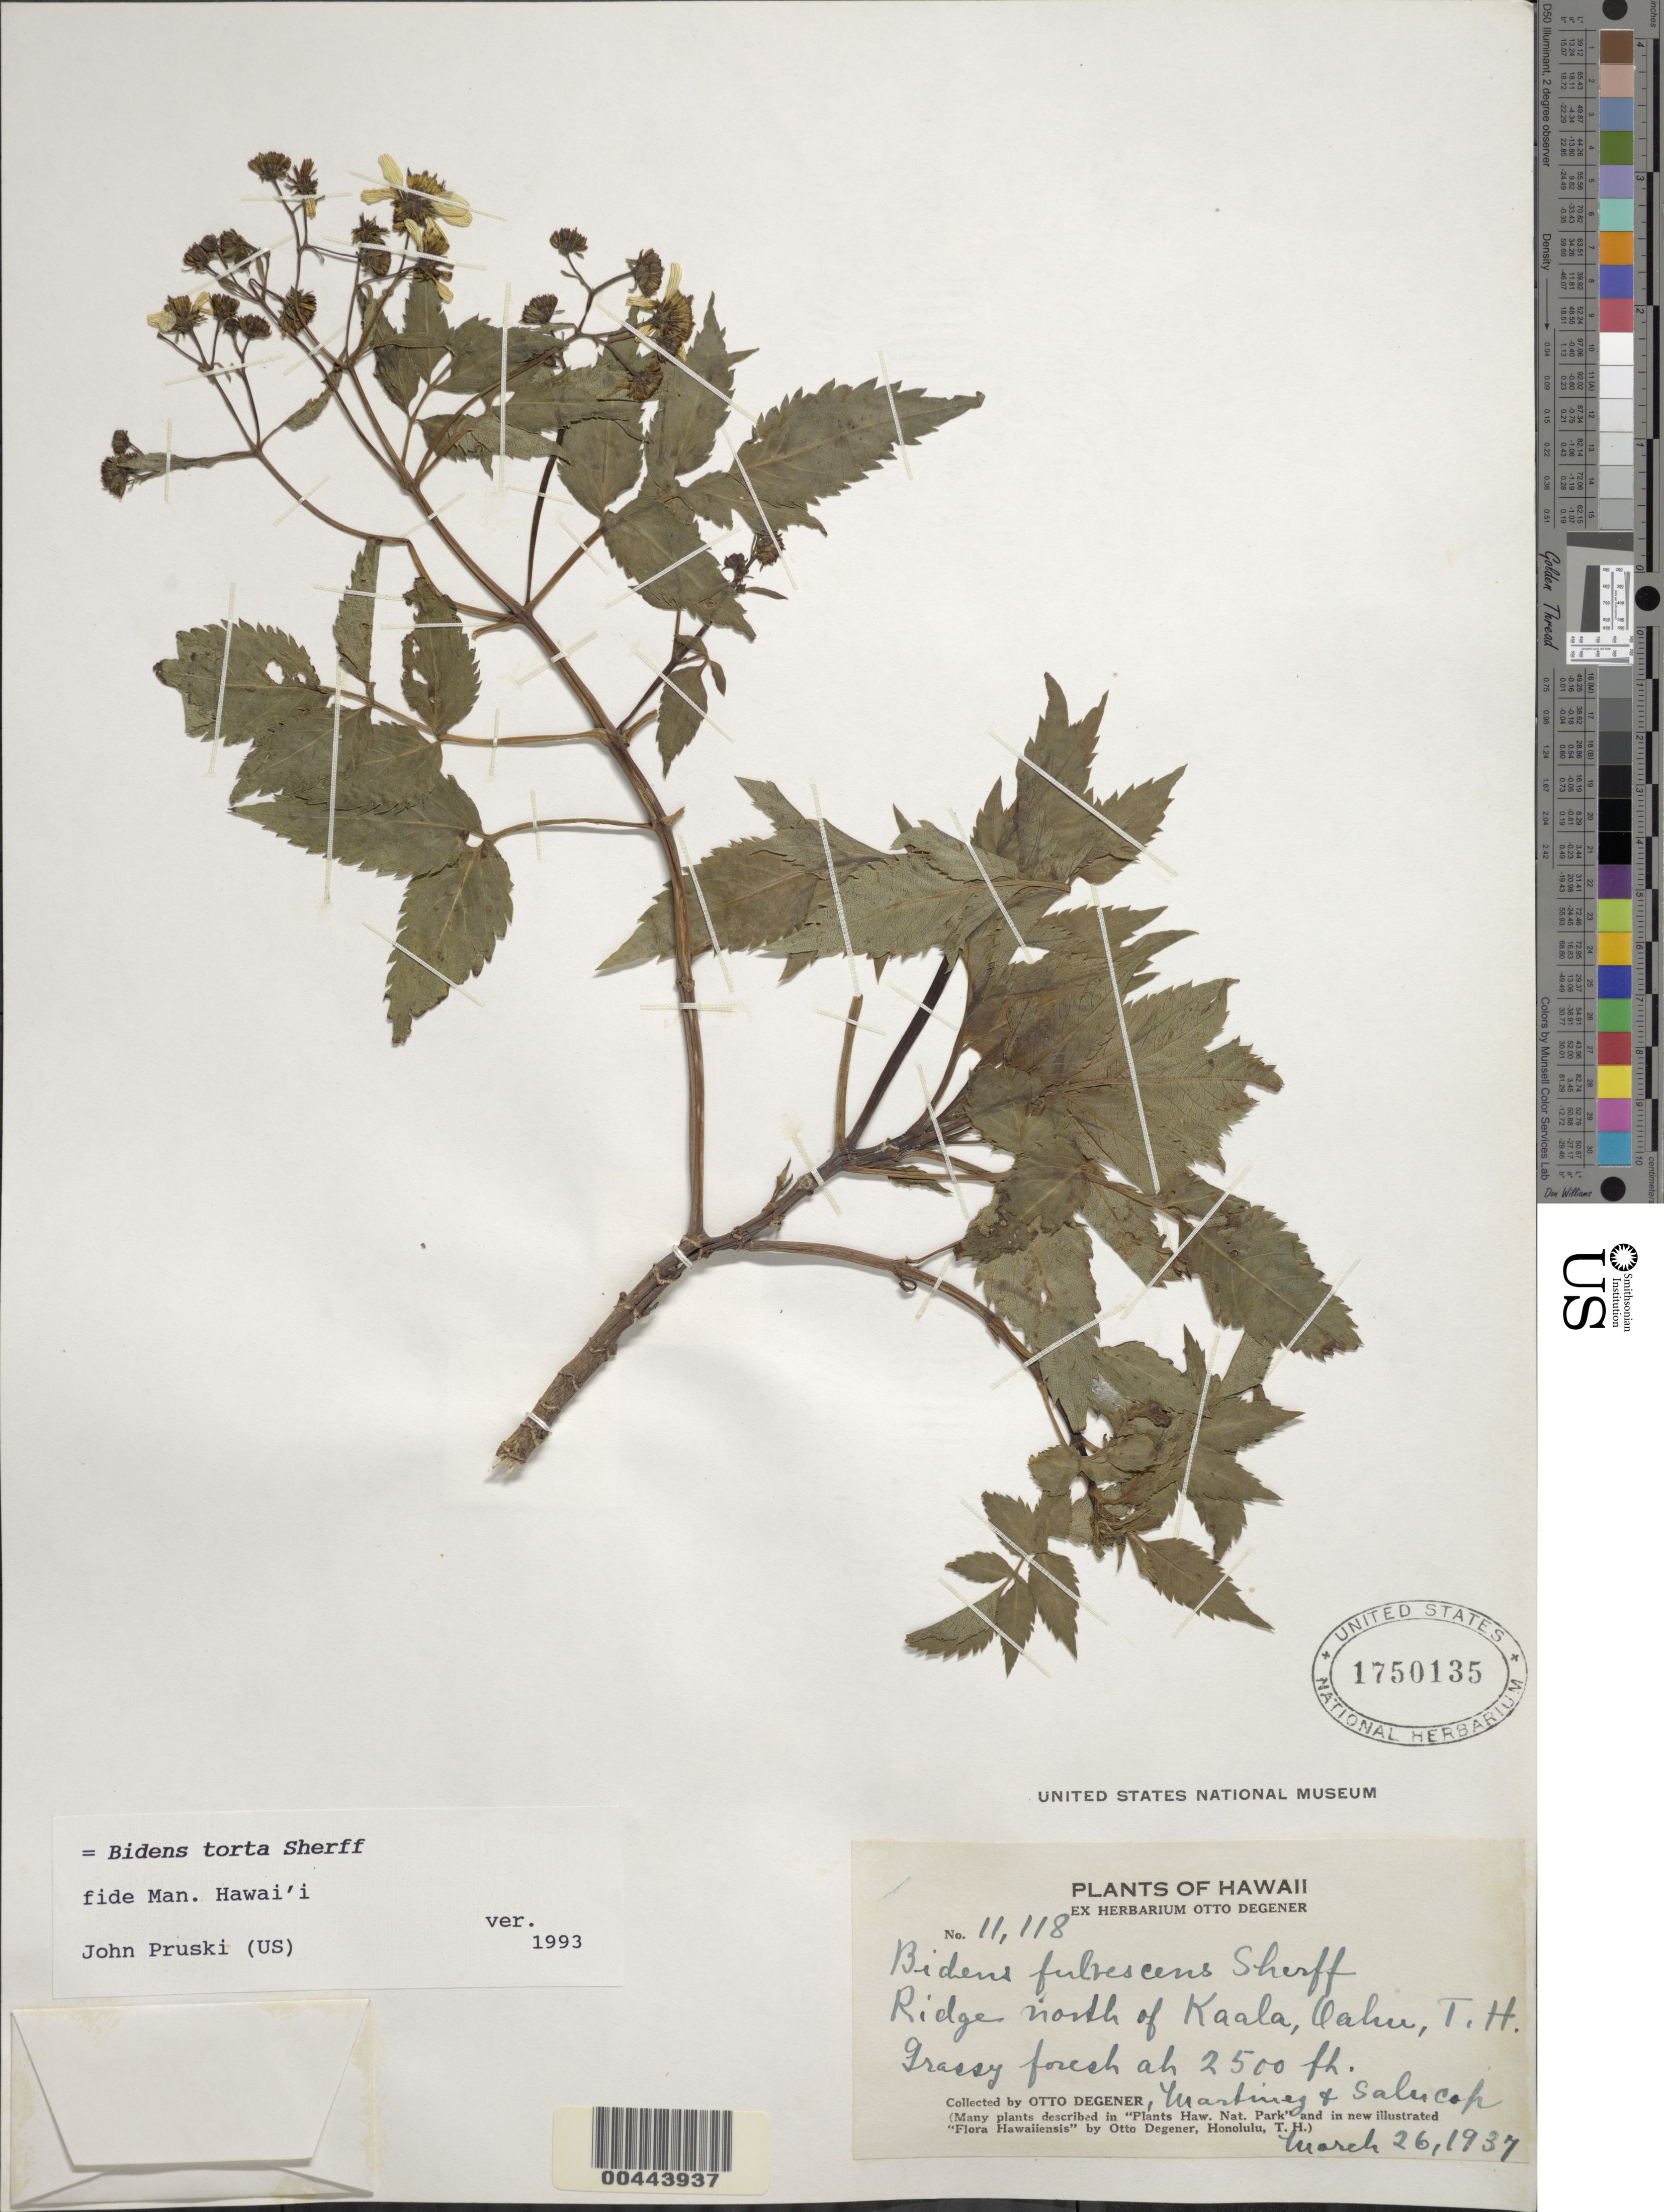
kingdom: Plantae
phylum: Tracheophyta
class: Magnoliopsida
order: Asterales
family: Asteraceae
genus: Bidens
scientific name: Bidens torta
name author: Sherff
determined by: Pruski, J. F.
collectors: O. Degener, -- Martinez & -- Salucop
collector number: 11118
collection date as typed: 26 Mar 1937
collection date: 1937-03-26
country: United States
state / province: Hawaii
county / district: Honolulu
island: Oahu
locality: Ridge N of Kaala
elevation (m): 762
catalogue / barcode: US 1750135